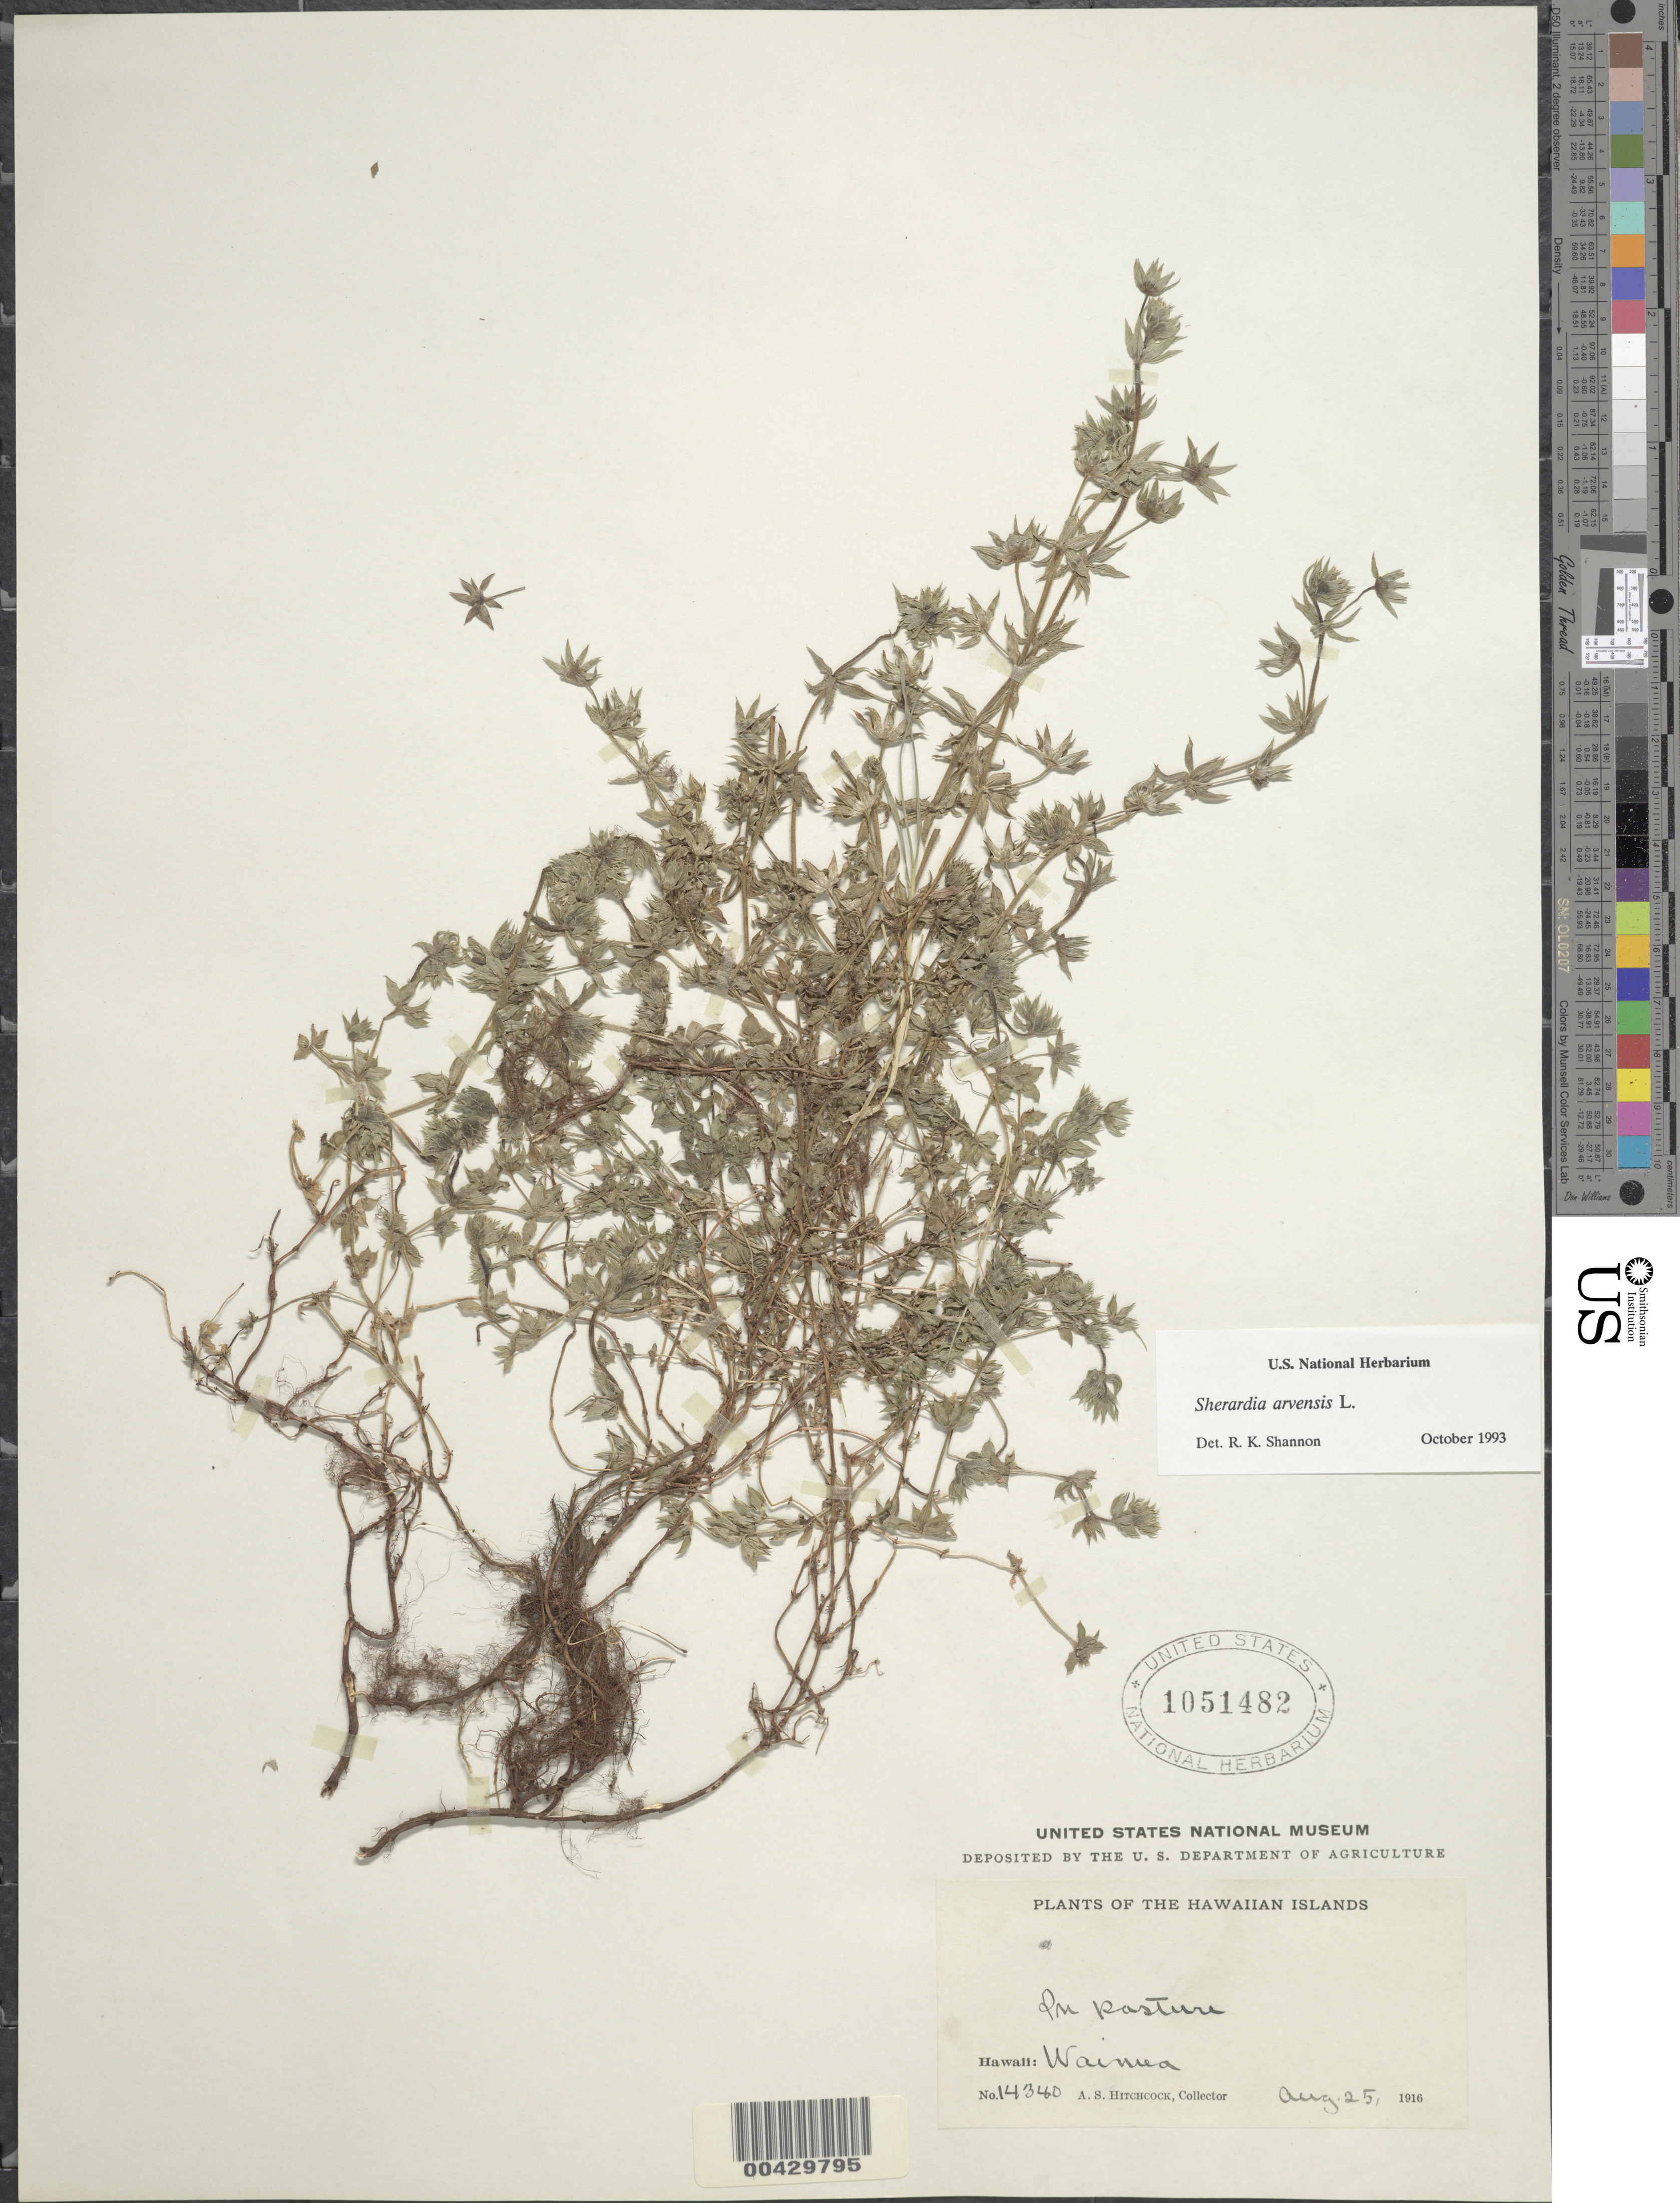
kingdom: Plantae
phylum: Tracheophyta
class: Magnoliopsida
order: Gentianales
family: Rubiaceae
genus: Sherardia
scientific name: Sherardia arvensis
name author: L.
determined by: Shannon, R. K., (UNITED STATES)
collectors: A. S. Hitchcock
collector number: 14380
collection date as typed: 25 Aug 1916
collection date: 1916-08-25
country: United States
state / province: Hawaii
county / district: Kauai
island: Kaua'i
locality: Waimea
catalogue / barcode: US 1051482